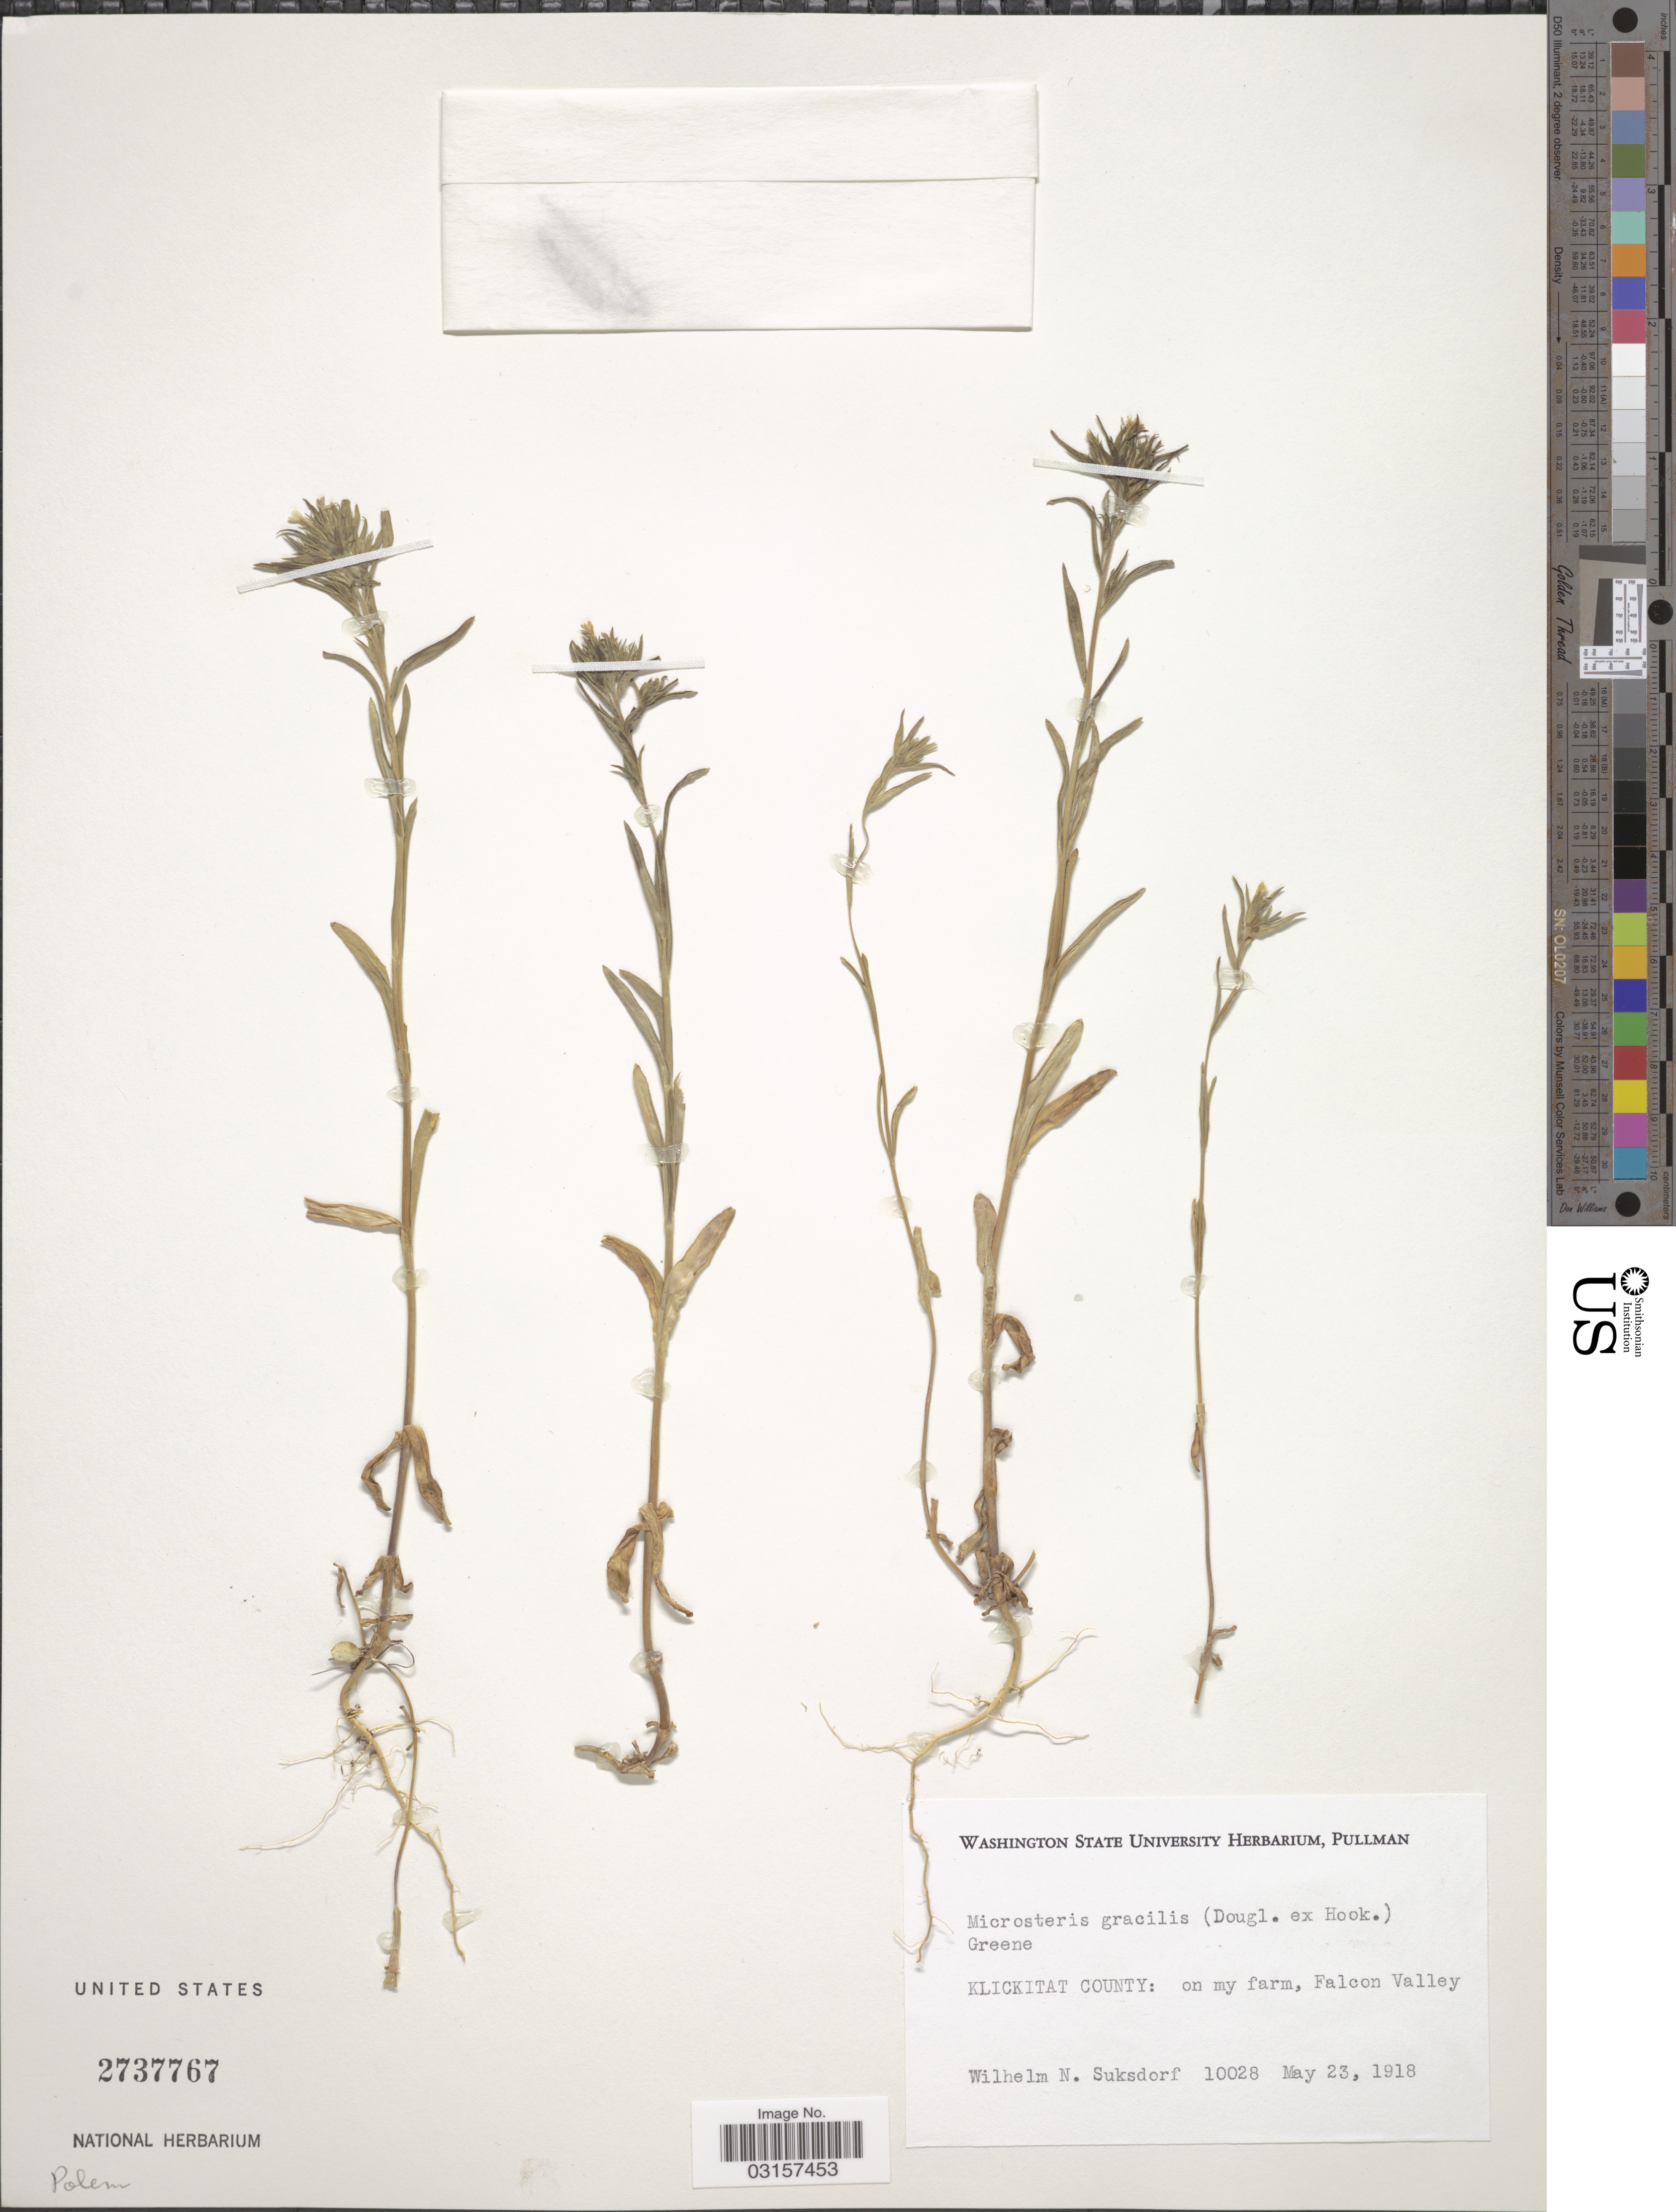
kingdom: Plantae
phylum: Tracheophyta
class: Magnoliopsida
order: Ericales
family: Polemoniaceae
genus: Microsteris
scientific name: Microsteris gracilis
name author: (Hook.) Greene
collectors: W. N. Suksdorf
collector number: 10028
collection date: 1918-05-23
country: United States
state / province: Washington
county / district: Klickitat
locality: Klickitat Co.: on my farm, Falcon Valley.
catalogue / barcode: US 2737767